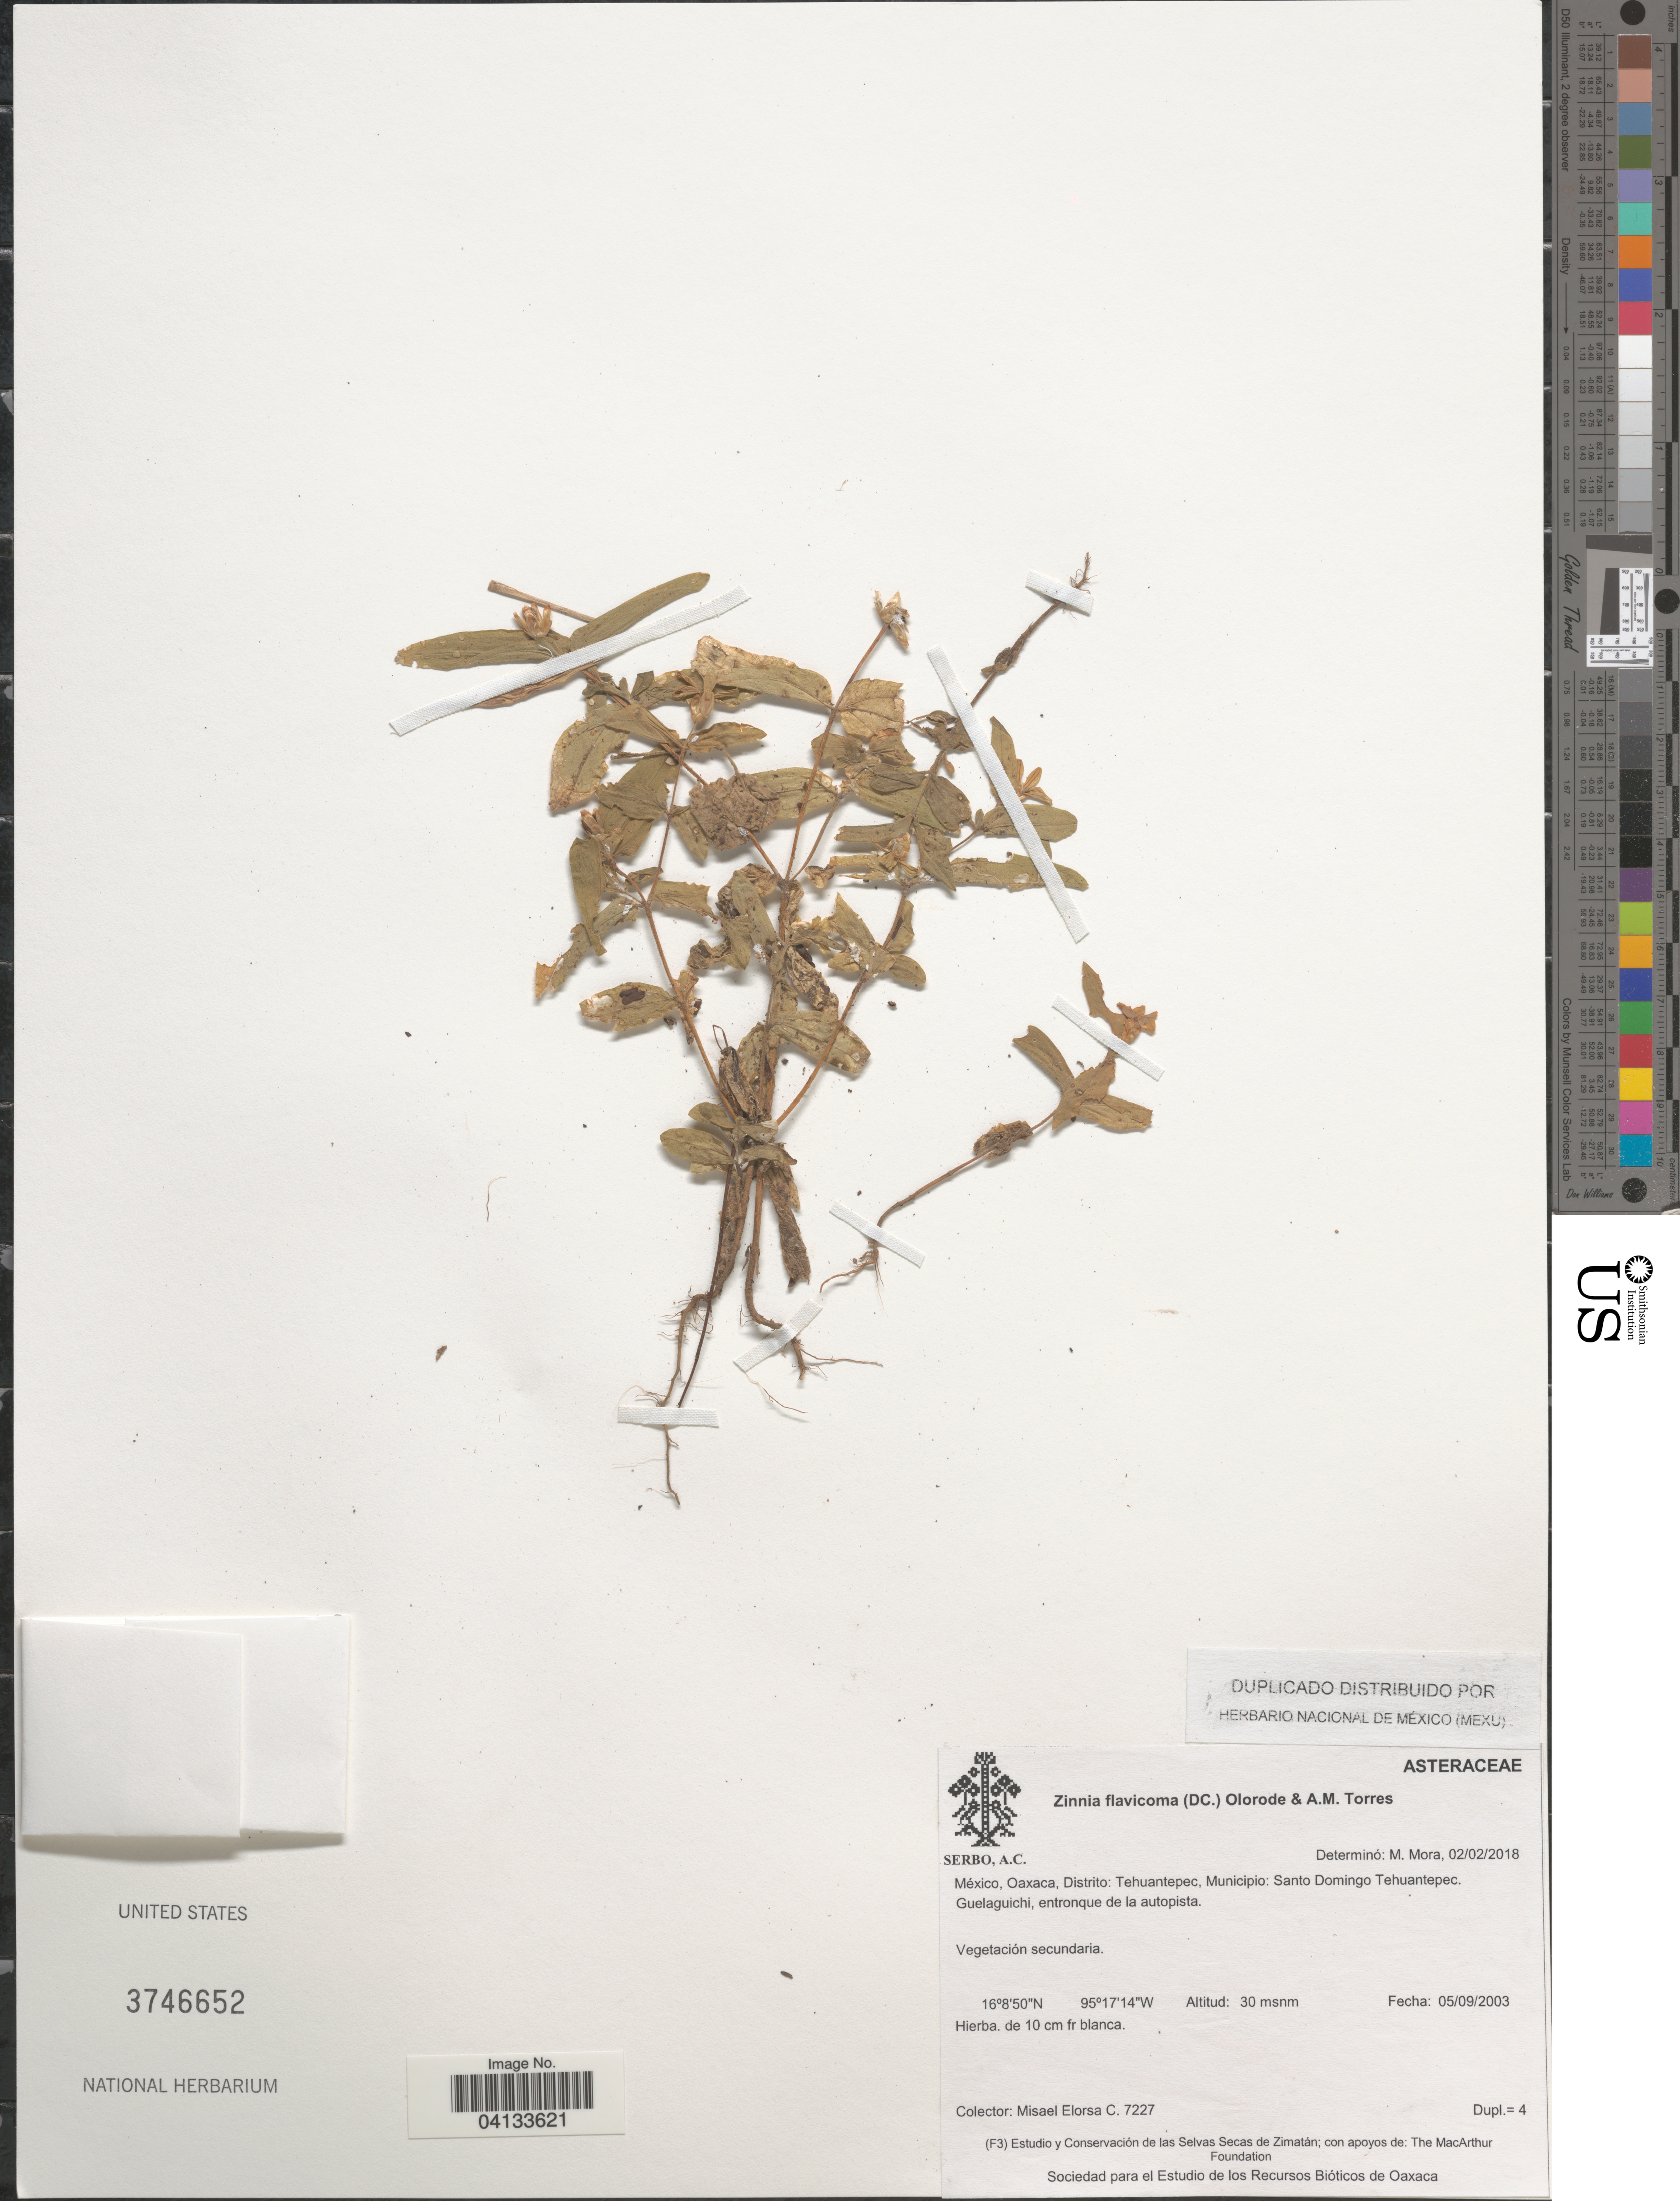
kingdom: Plantae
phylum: Tracheophyta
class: Magnoliopsida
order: Asterales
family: Asteraceae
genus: Zinnia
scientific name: Zinnia flavicoma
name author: (DC.) Olorode & A.M. Torres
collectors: M. Elorsa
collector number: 7227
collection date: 2003-09-05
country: Mexico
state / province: Oaxaca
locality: Distrito: Tehuantepec, Municipio: Santo Domingo Tehuantepec. Guelaguichi, entronque de la autopista.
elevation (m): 30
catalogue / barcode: US 3746652